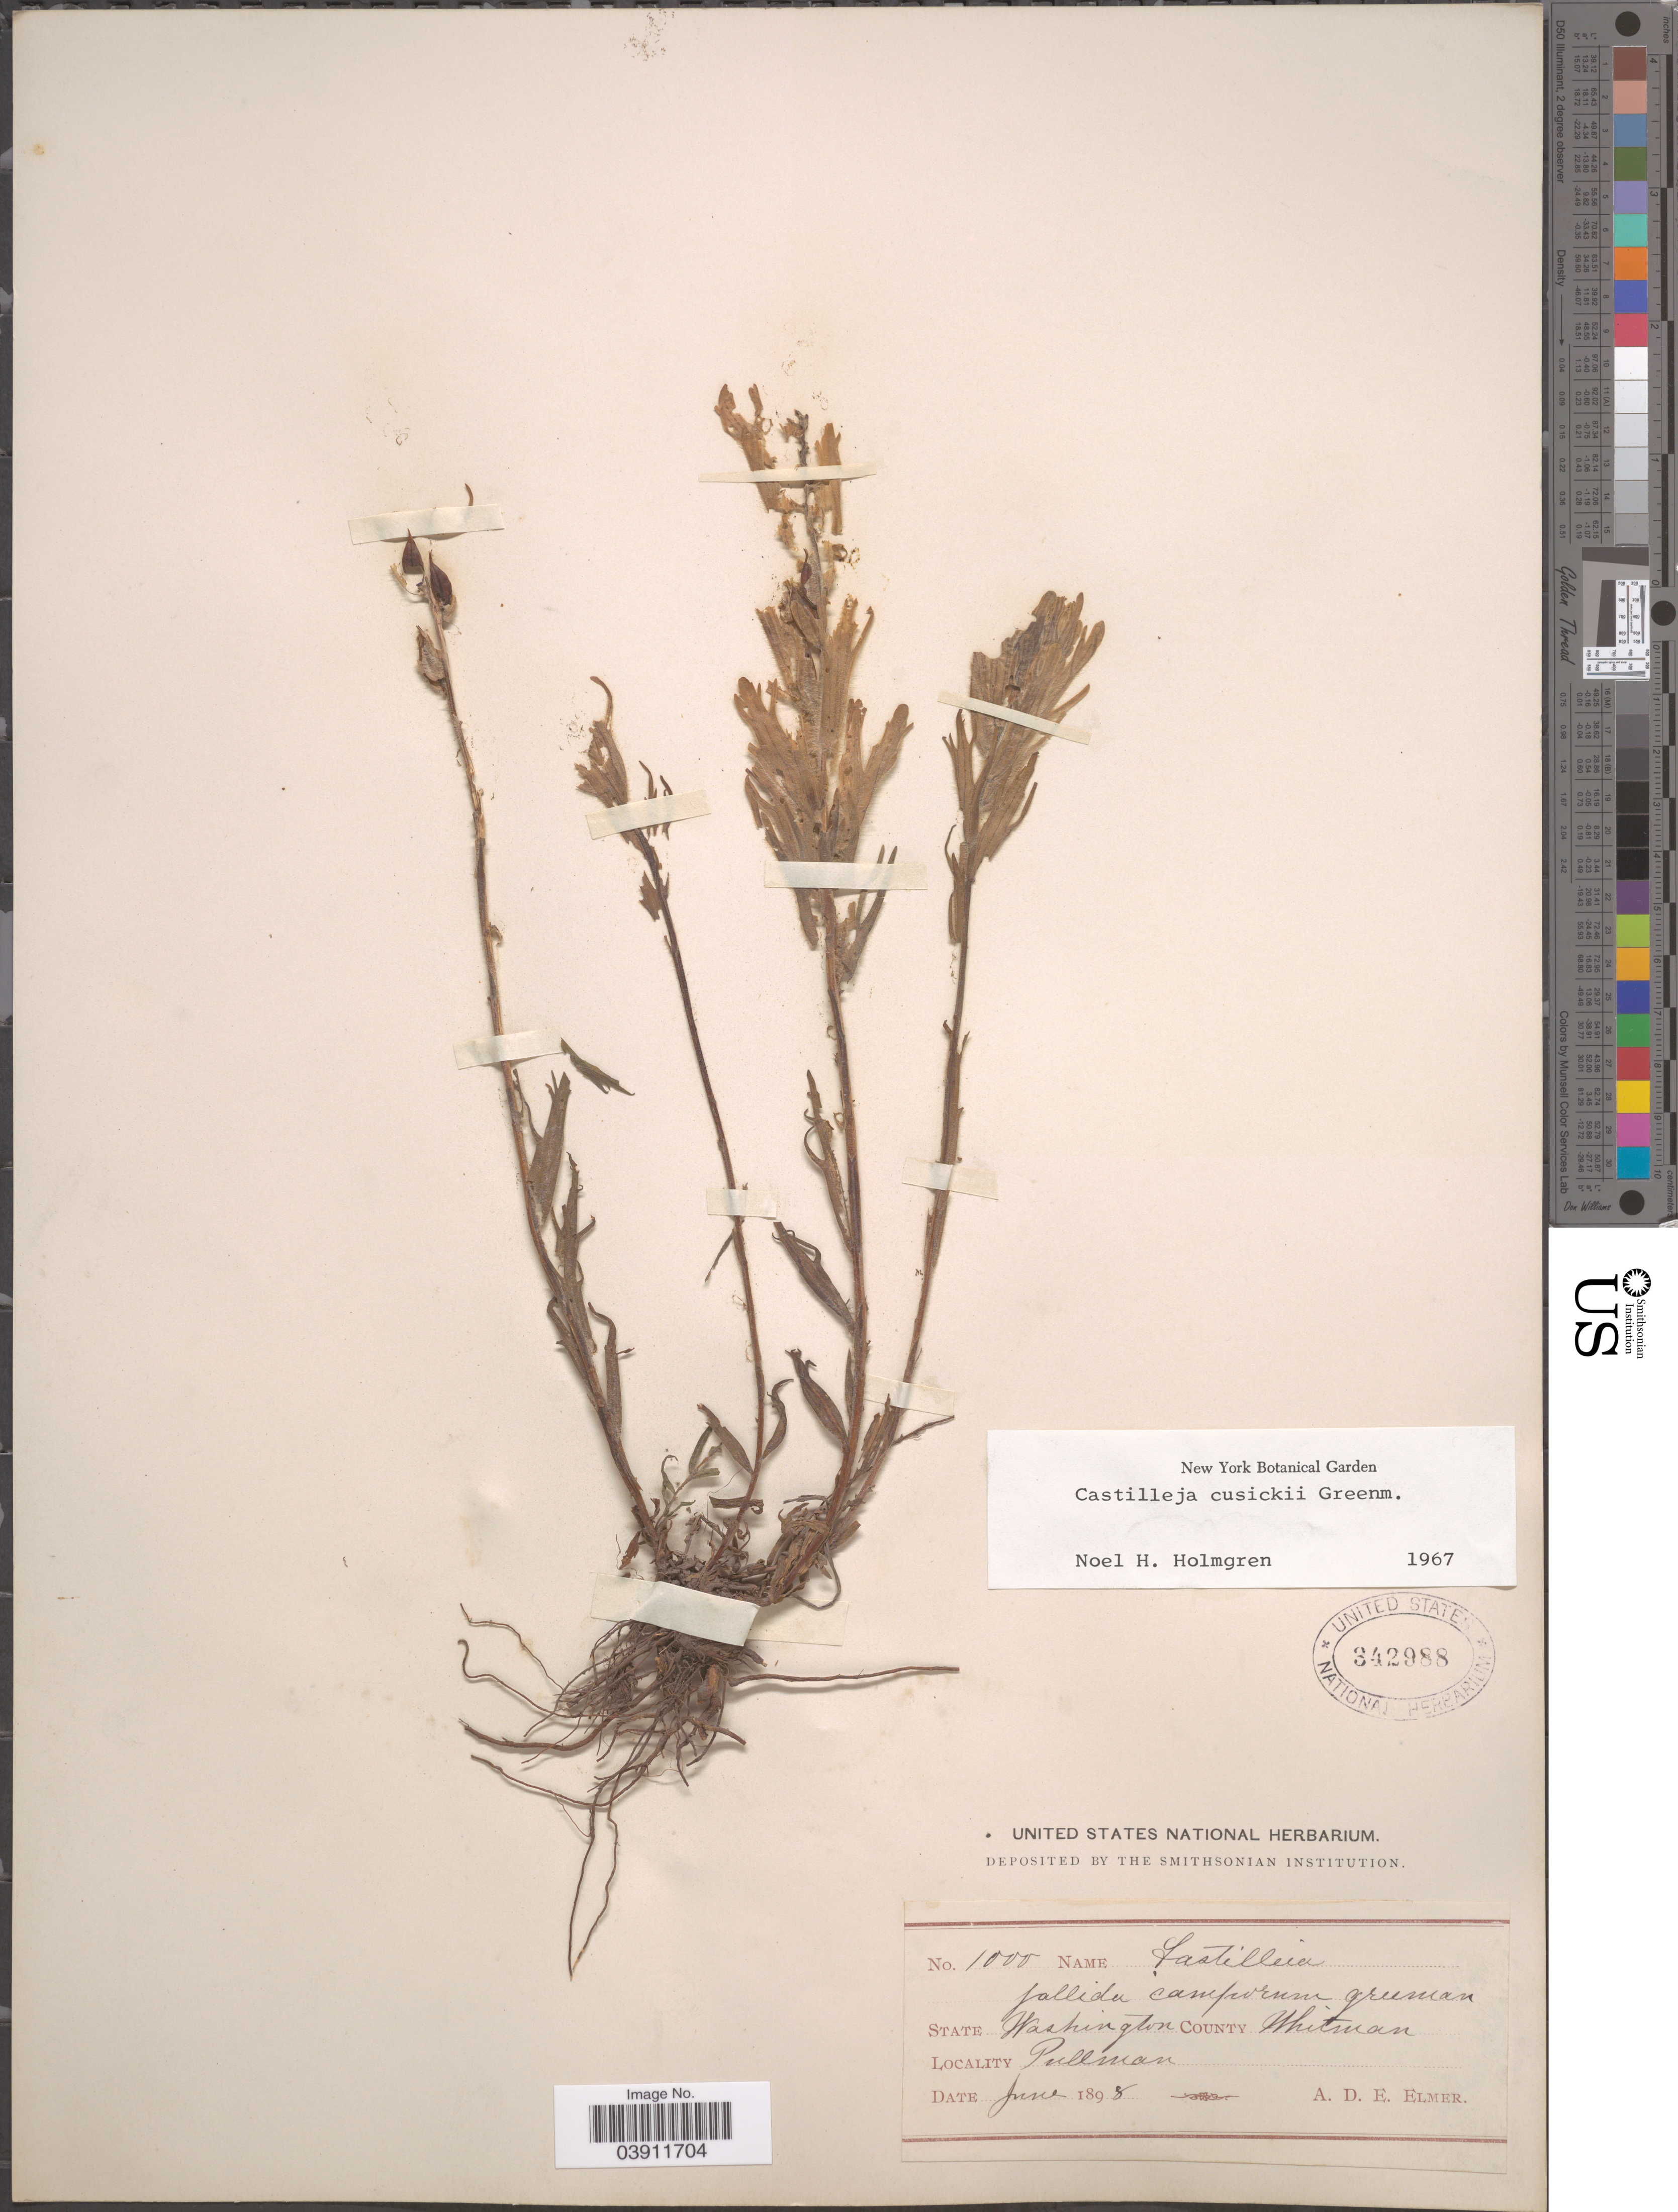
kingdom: Plantae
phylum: Tracheophyta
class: Magnoliopsida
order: Lamiales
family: Orobanchaceae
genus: Castilleja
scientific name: Castilleja cusickii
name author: Greenm.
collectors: A. D. E. Elmer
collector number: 1000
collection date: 1898-06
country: United States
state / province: Washington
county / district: Whitman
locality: County Whitman. Pullman.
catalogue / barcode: US 342988